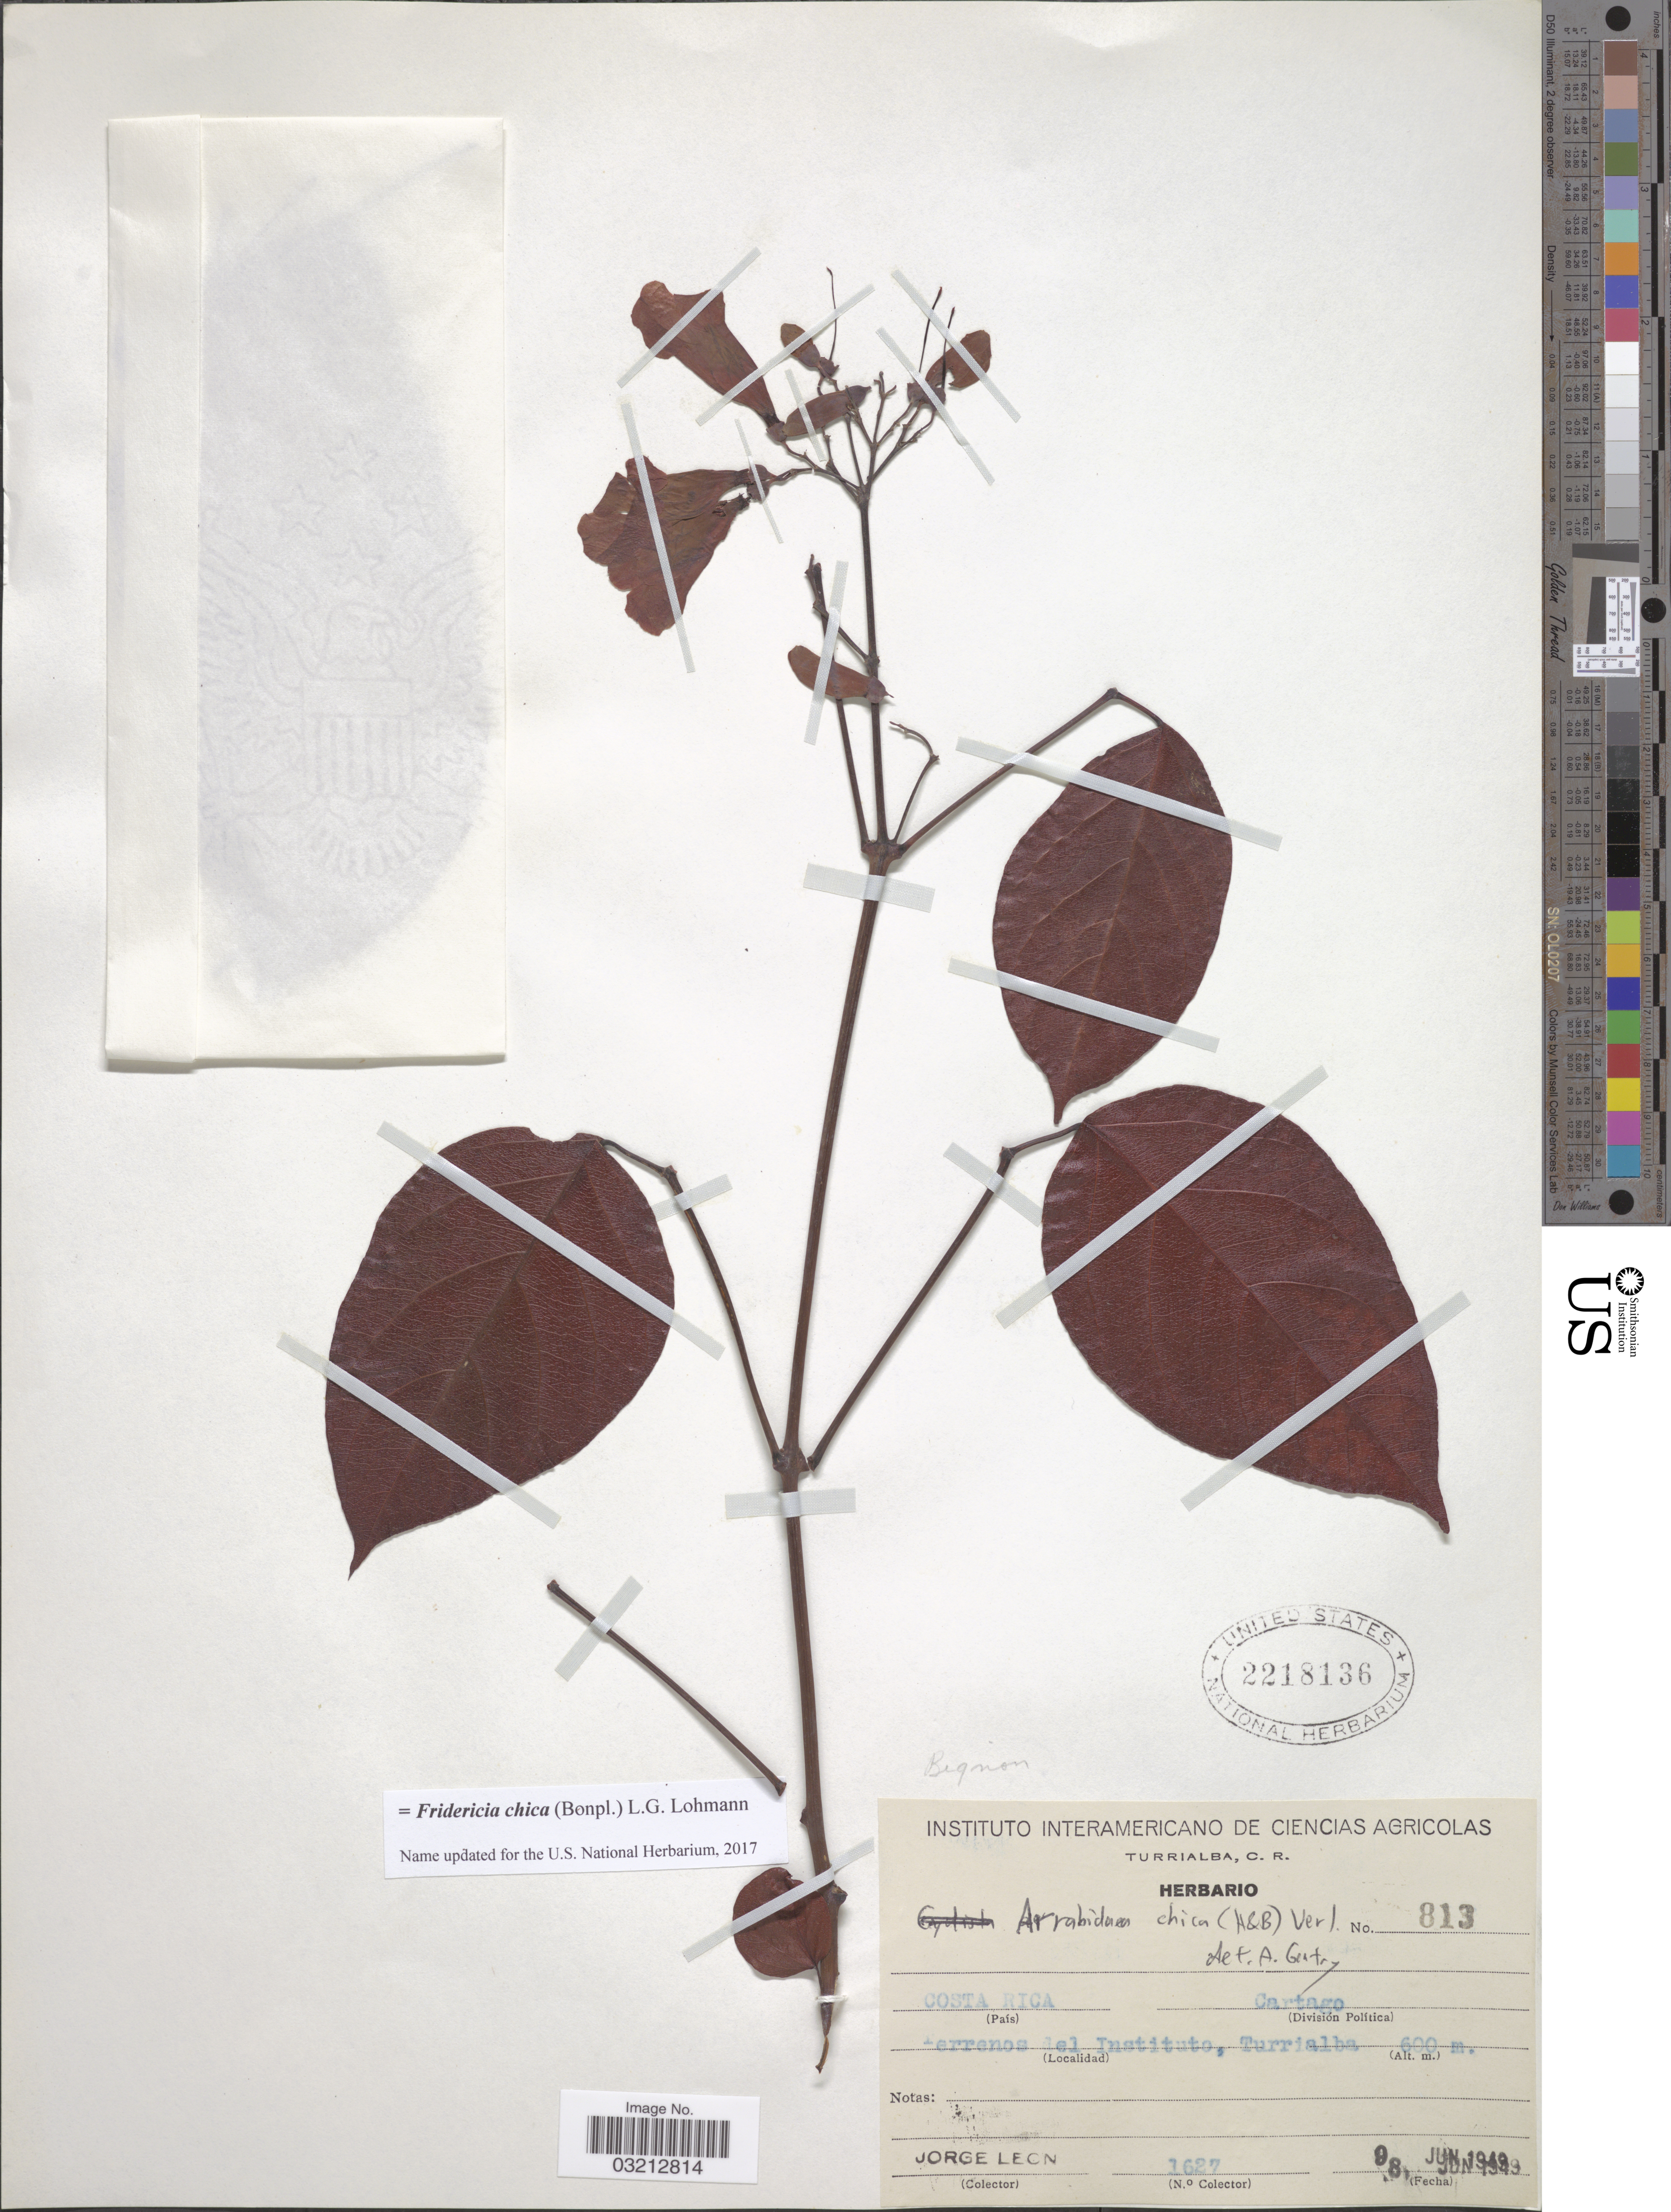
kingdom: Plantae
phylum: Tracheophyta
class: Magnoliopsida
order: Lamiales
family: Bignoniaceae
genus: Fridericia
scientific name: Fridericia chica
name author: (Bonpl.) L.G. Lohmann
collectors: J. León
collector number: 1627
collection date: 1949-06-08/1949-06-09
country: Costa Rica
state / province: Cartago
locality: Terrenos del Instituto, Turrialba.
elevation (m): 600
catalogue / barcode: US 2218136